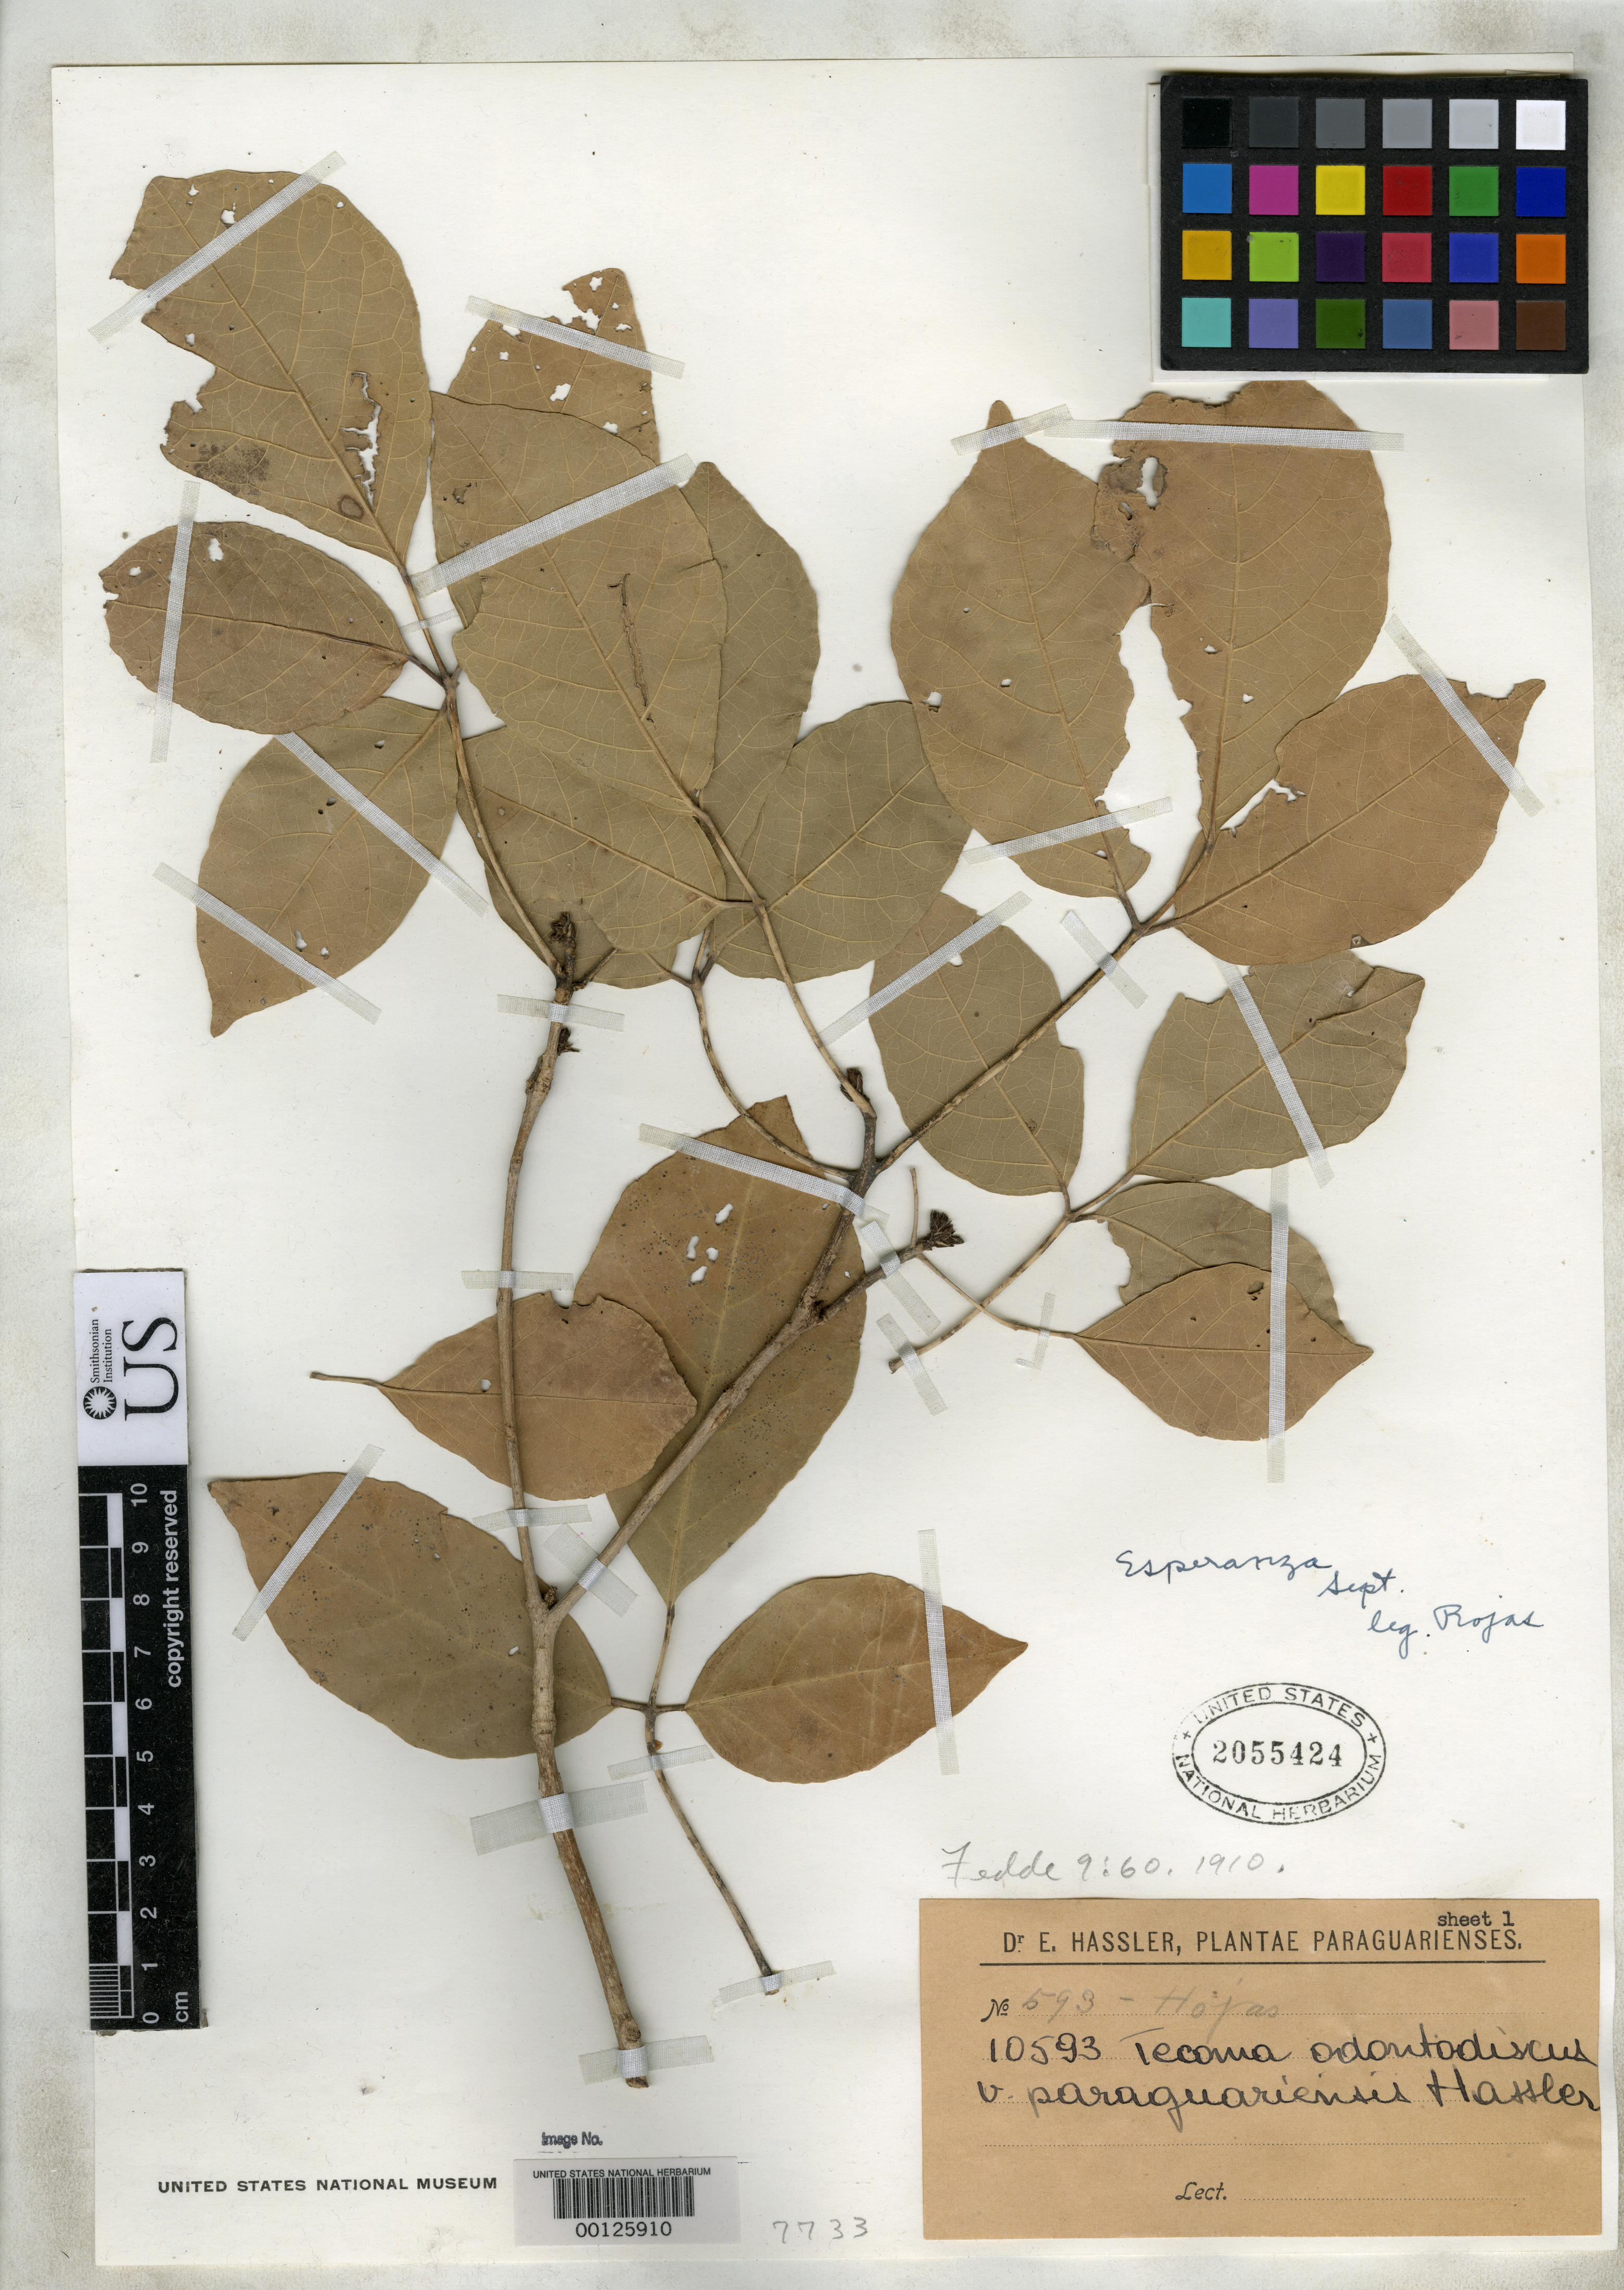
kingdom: Plantae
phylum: Tracheophyta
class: Magnoliopsida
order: Lamiales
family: Bignoniaceae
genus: Tecoma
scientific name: Tecoma odontodiscus var. paraguariensis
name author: Hassl.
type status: Isotype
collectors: E. Hassler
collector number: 10593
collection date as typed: Sep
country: Paraguay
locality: "Serradas" Esperanza.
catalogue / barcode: US 2055424